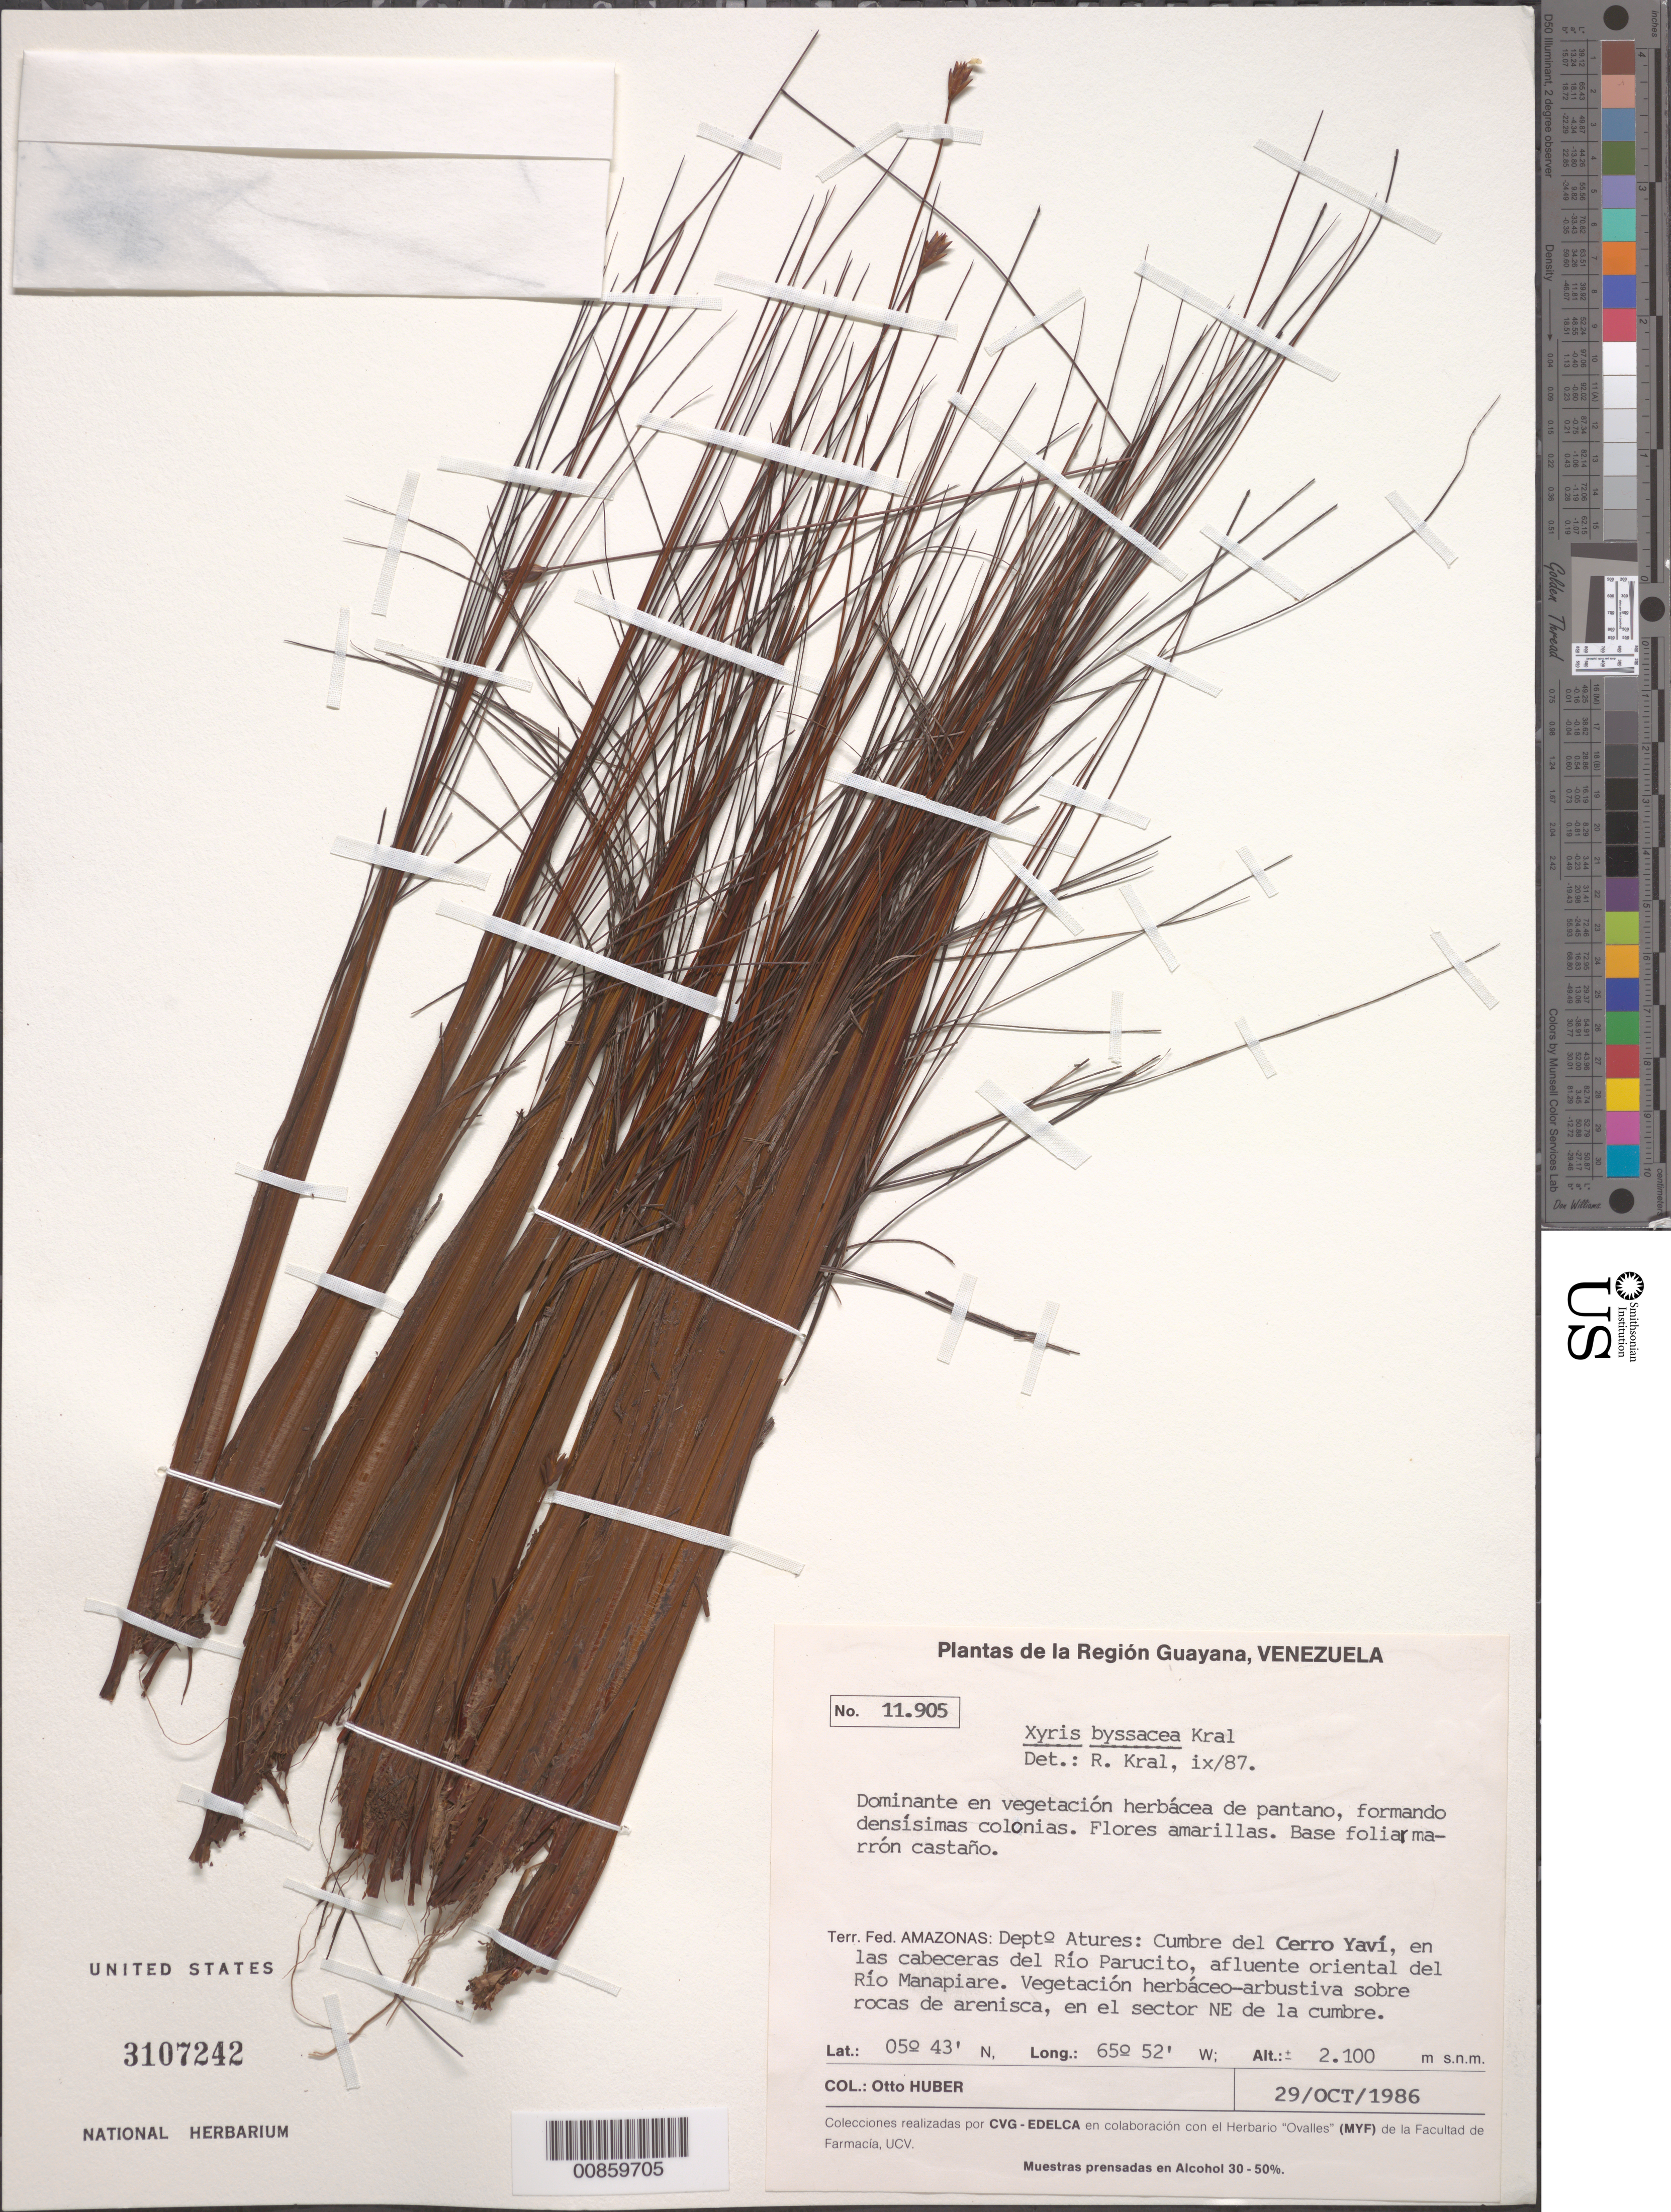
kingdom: Plantae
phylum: Tracheophyta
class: Liliopsida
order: Poales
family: Xyridaceae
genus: Xyris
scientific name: Xyris byssacea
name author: Kral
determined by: Kral, Robert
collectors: O. Huber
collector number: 11905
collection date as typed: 29-Oct-86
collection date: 1986-10-29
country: Venezuela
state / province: Amazonas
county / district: Atures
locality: Cerro Yaví cumbre, cabeceras de Río Parucito (affl. Río Manapiare), sector NE de la cumbre.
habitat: Vegetación herbáceo-arbustiva sobre rocas de arenisca; en vegetación herbácea de pantano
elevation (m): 2100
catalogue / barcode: US 3107242